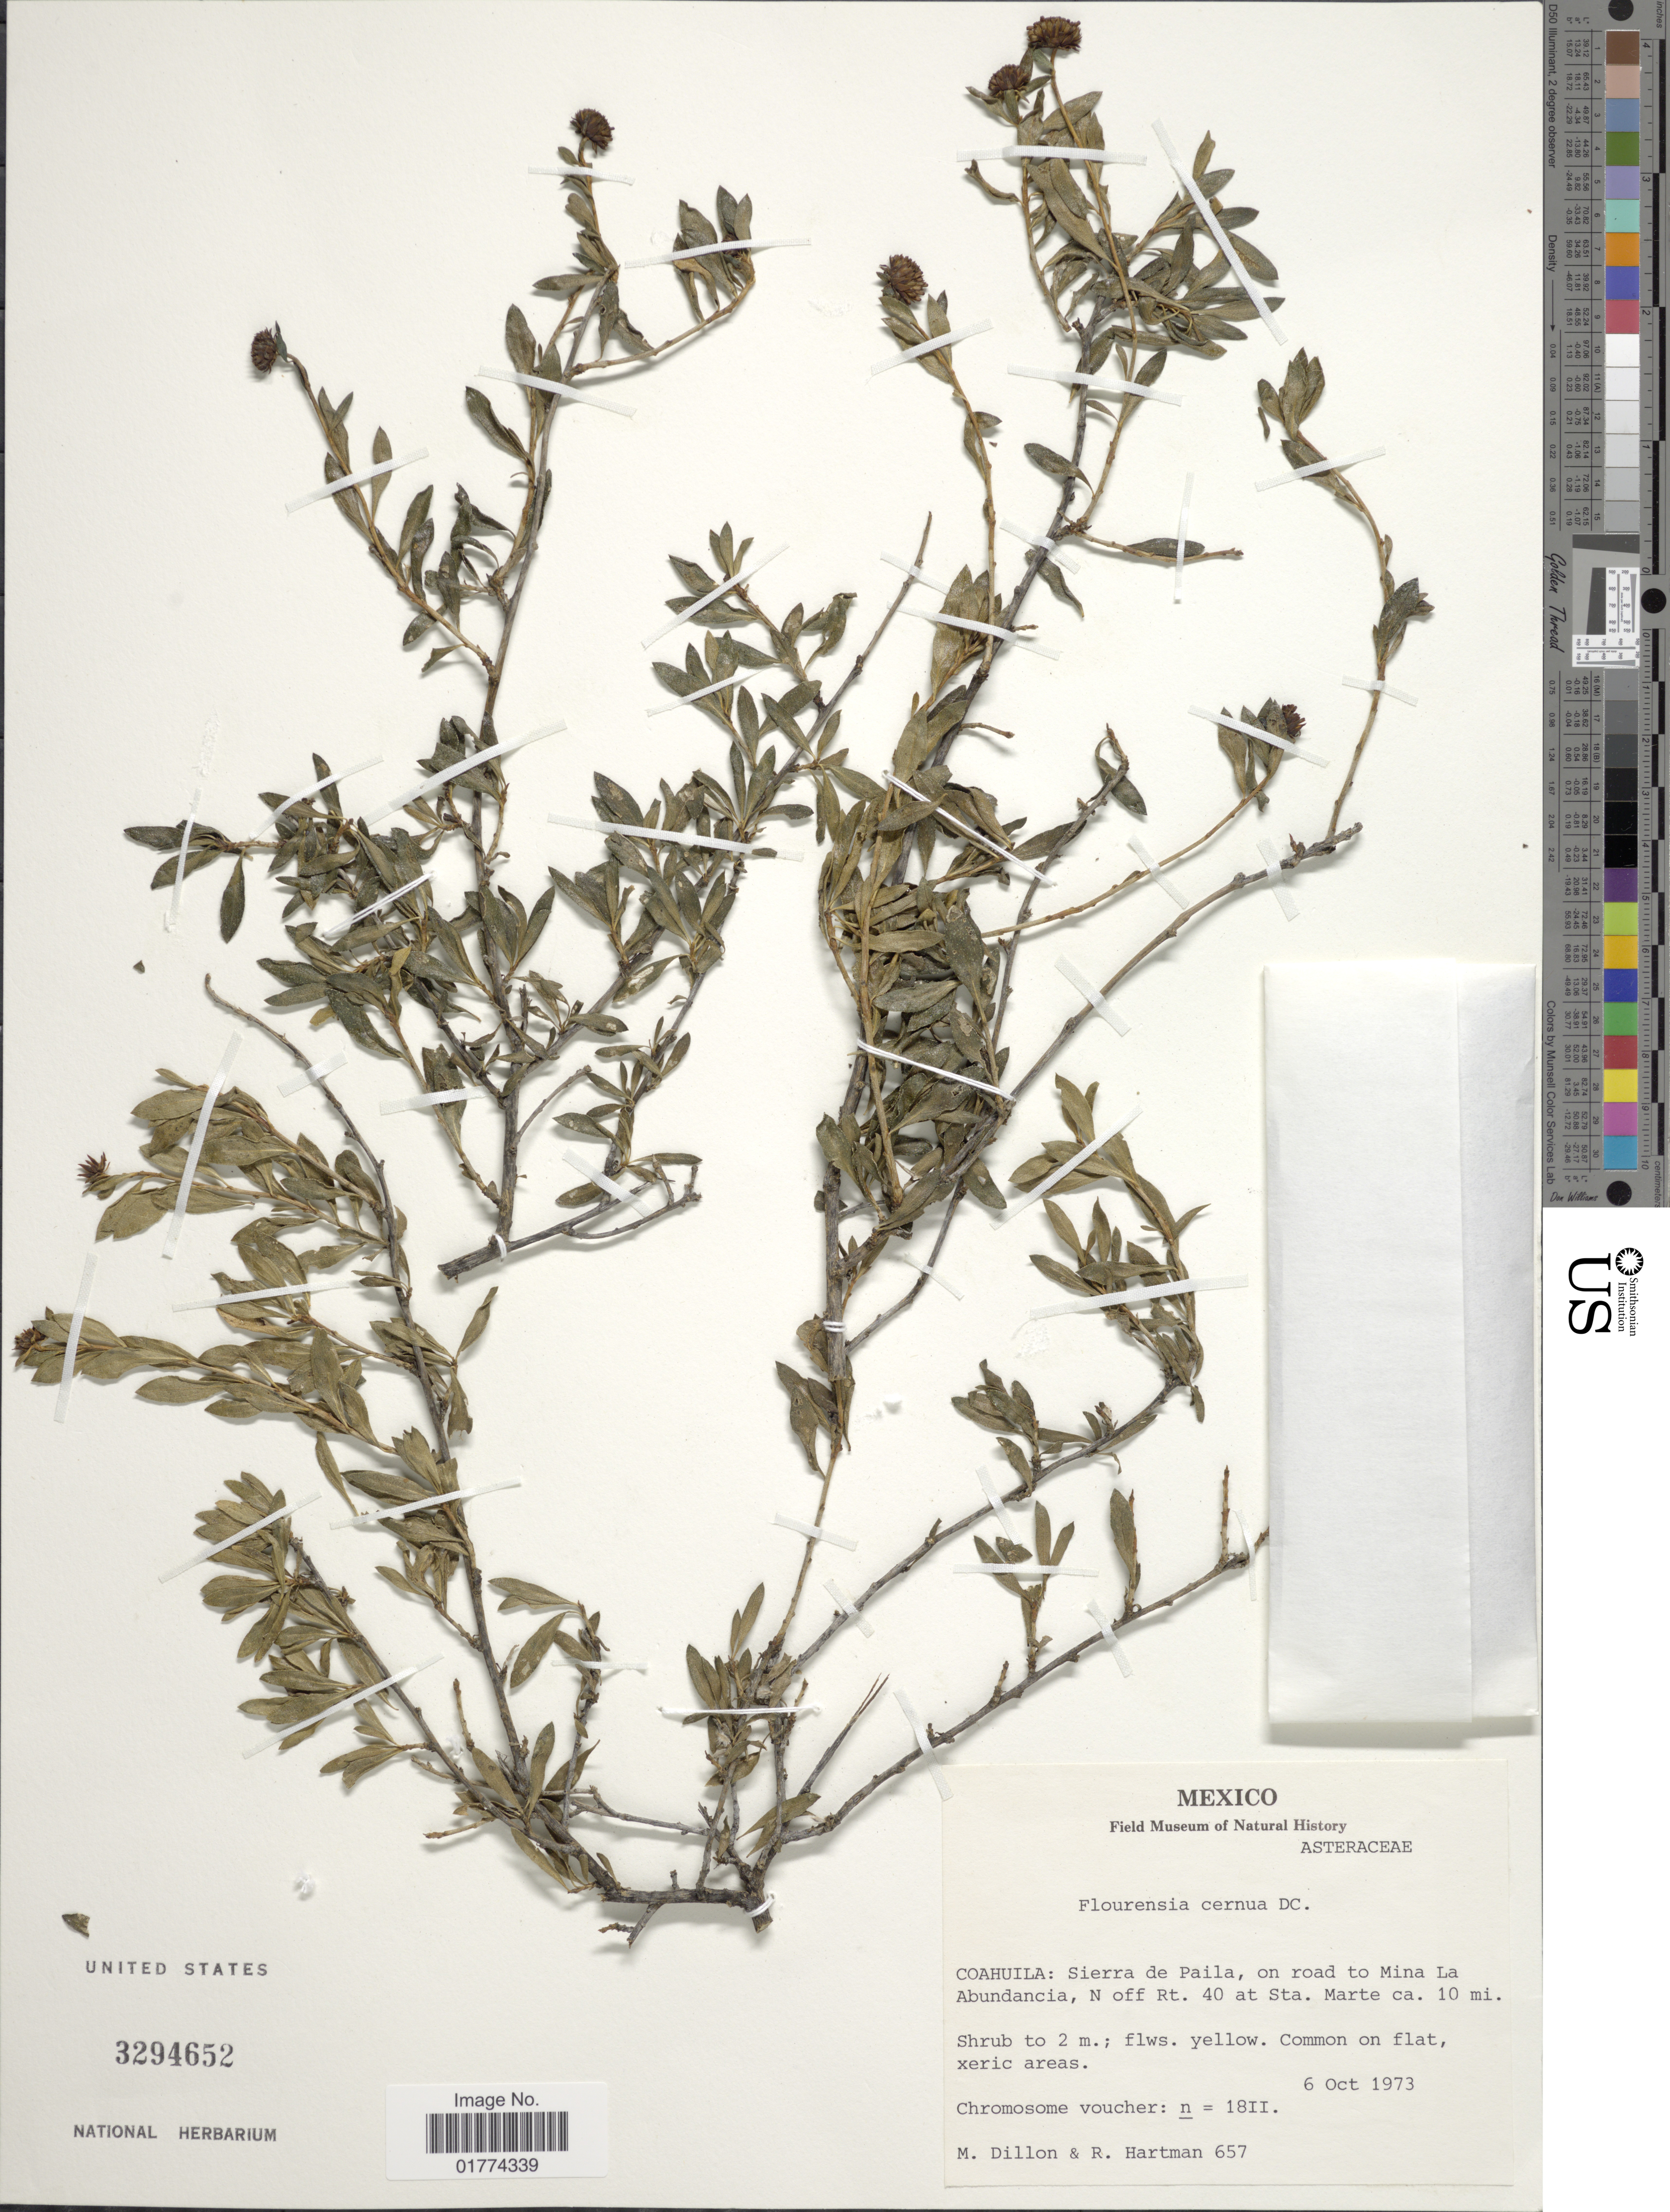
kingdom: Plantae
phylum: Tracheophyta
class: Magnoliopsida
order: Asterales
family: Asteraceae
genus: Flourensia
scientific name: Flourensia cernua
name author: DC.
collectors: M. O. Dillon & R. Hartman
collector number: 657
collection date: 1973-10-06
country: Mexico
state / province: Coahuila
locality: Sierra de paila, on road to Mina La Abundancia, N off Rt. 40 at Sta. Marte ca. 10 mi.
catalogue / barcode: US 3294652